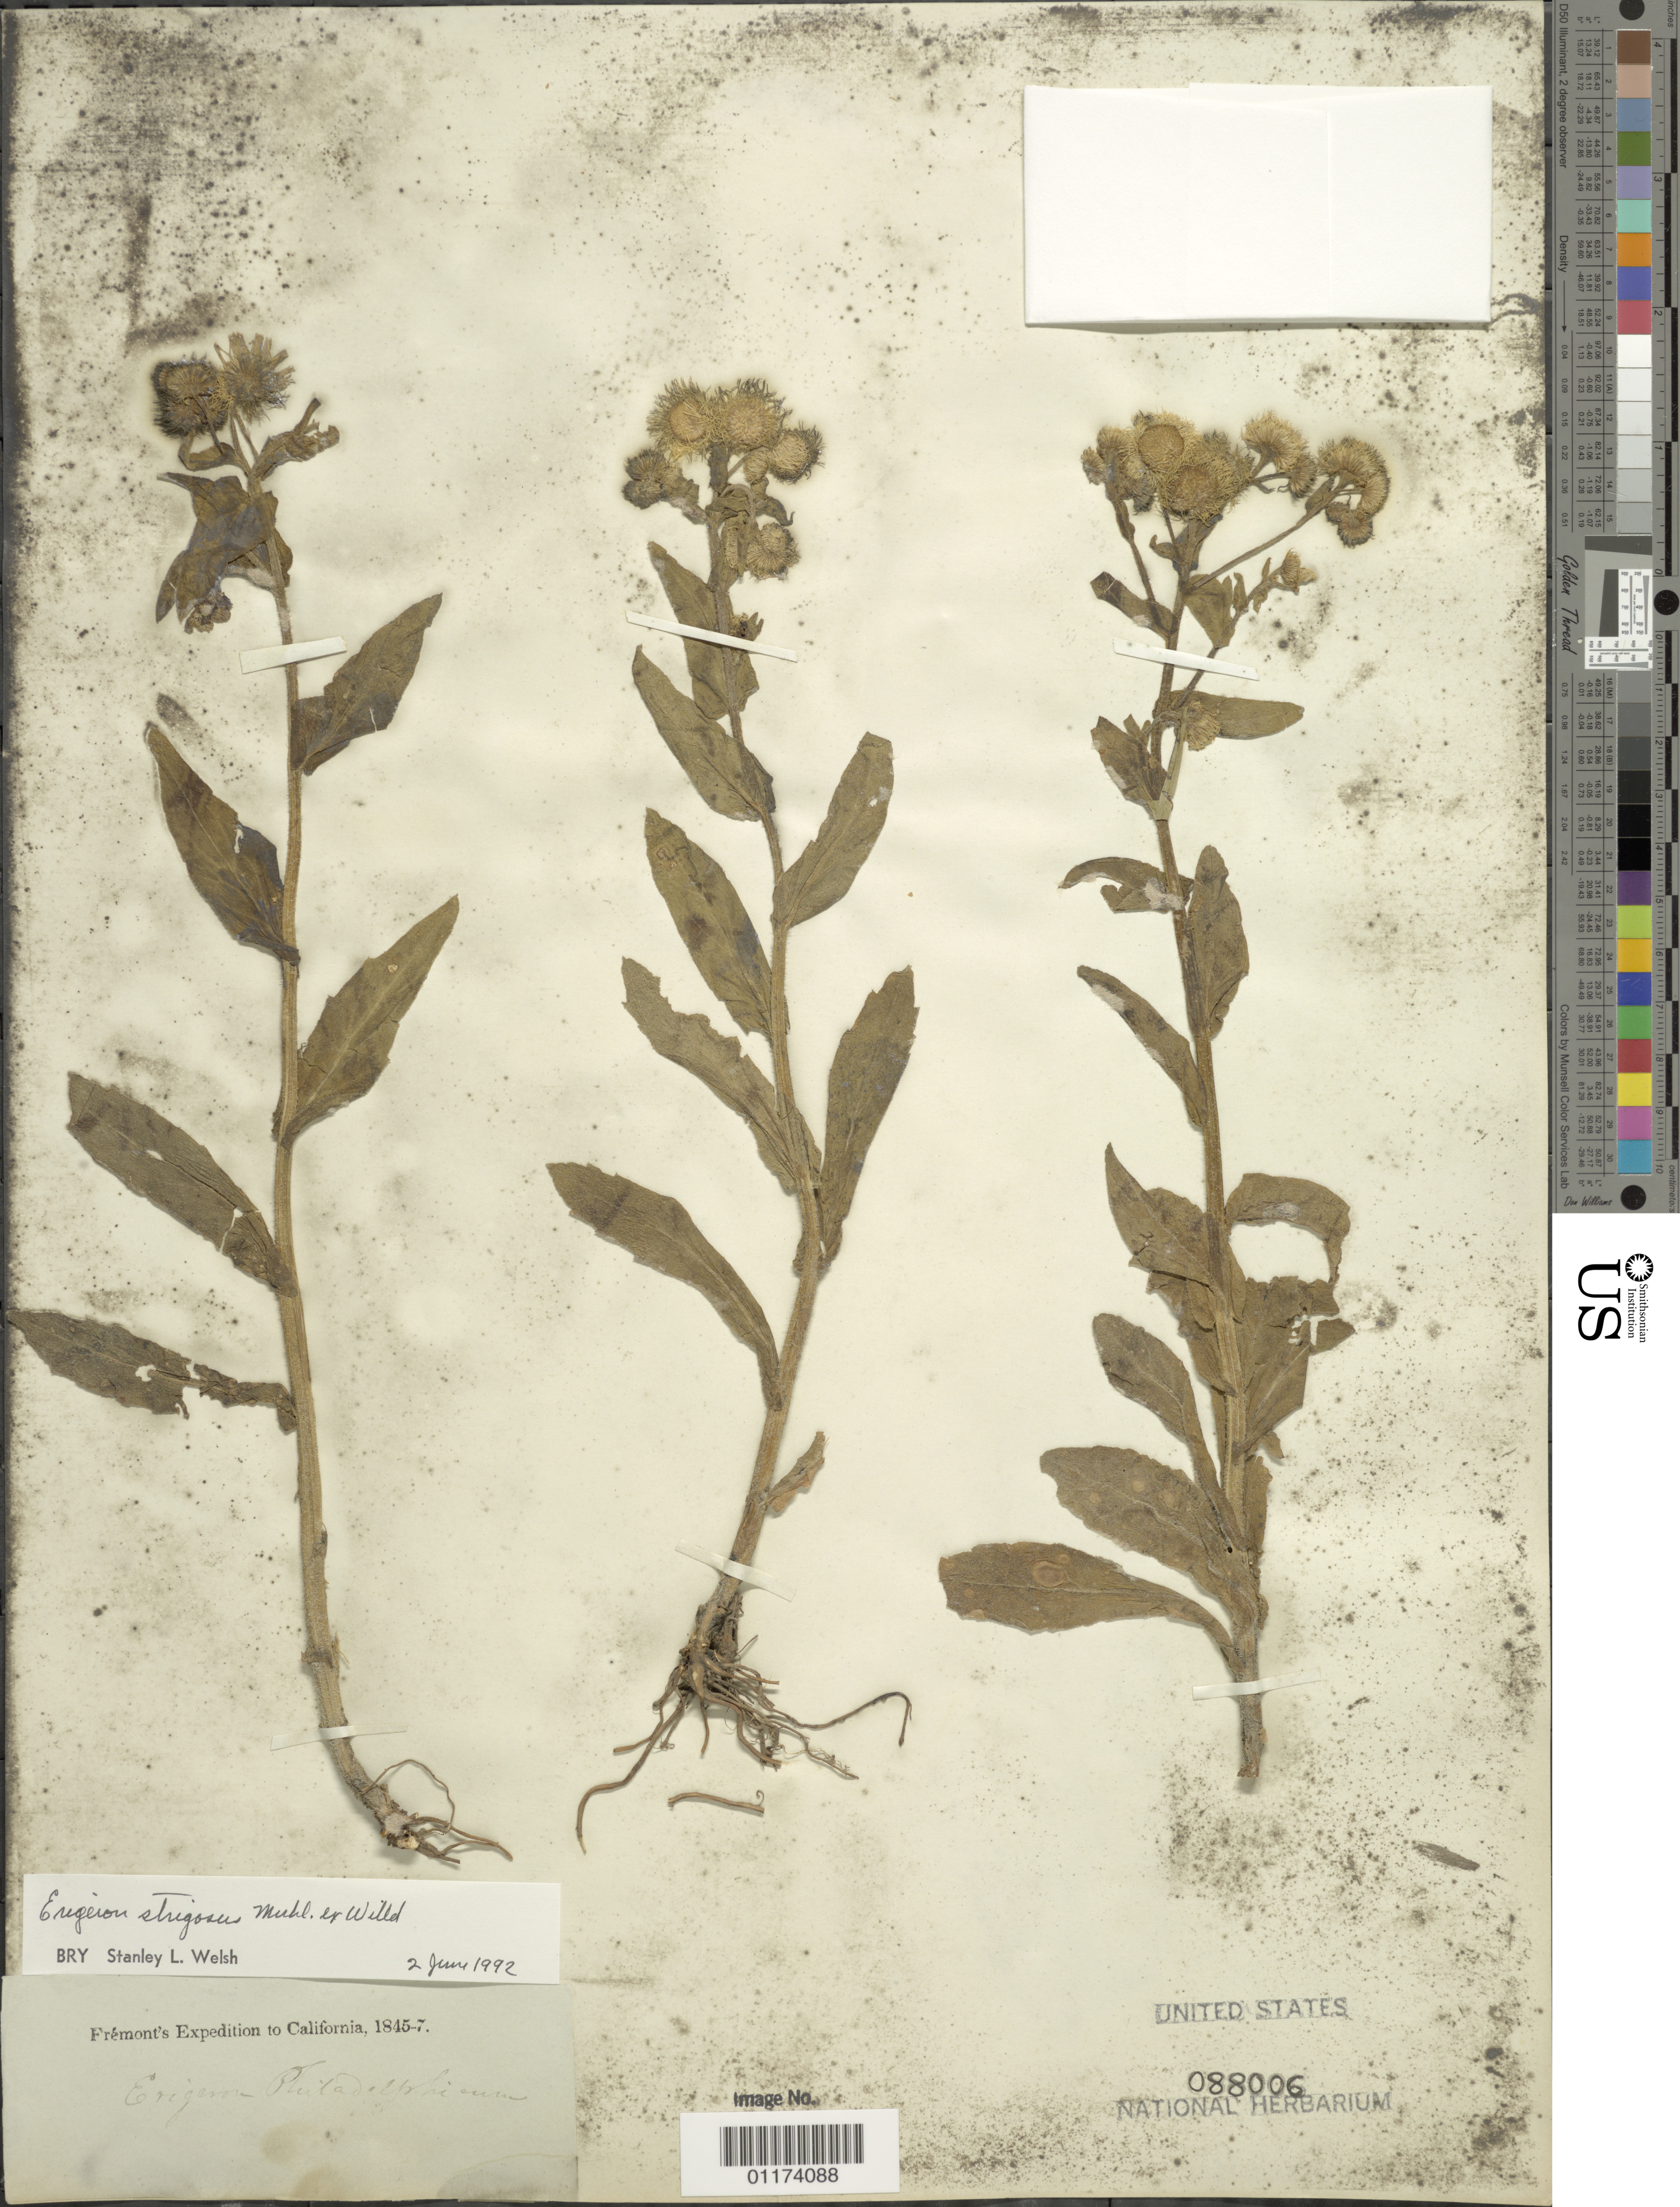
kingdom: Plantae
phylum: Tracheophyta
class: Magnoliopsida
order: Asterales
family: Asteraceae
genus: Erigeron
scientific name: Erigeron strigosus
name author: Muhl. ex Willd.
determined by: Welsh, Stanley L., (BRY), Brigham Young University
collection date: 1845/1847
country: United States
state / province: California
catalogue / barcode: US 88006